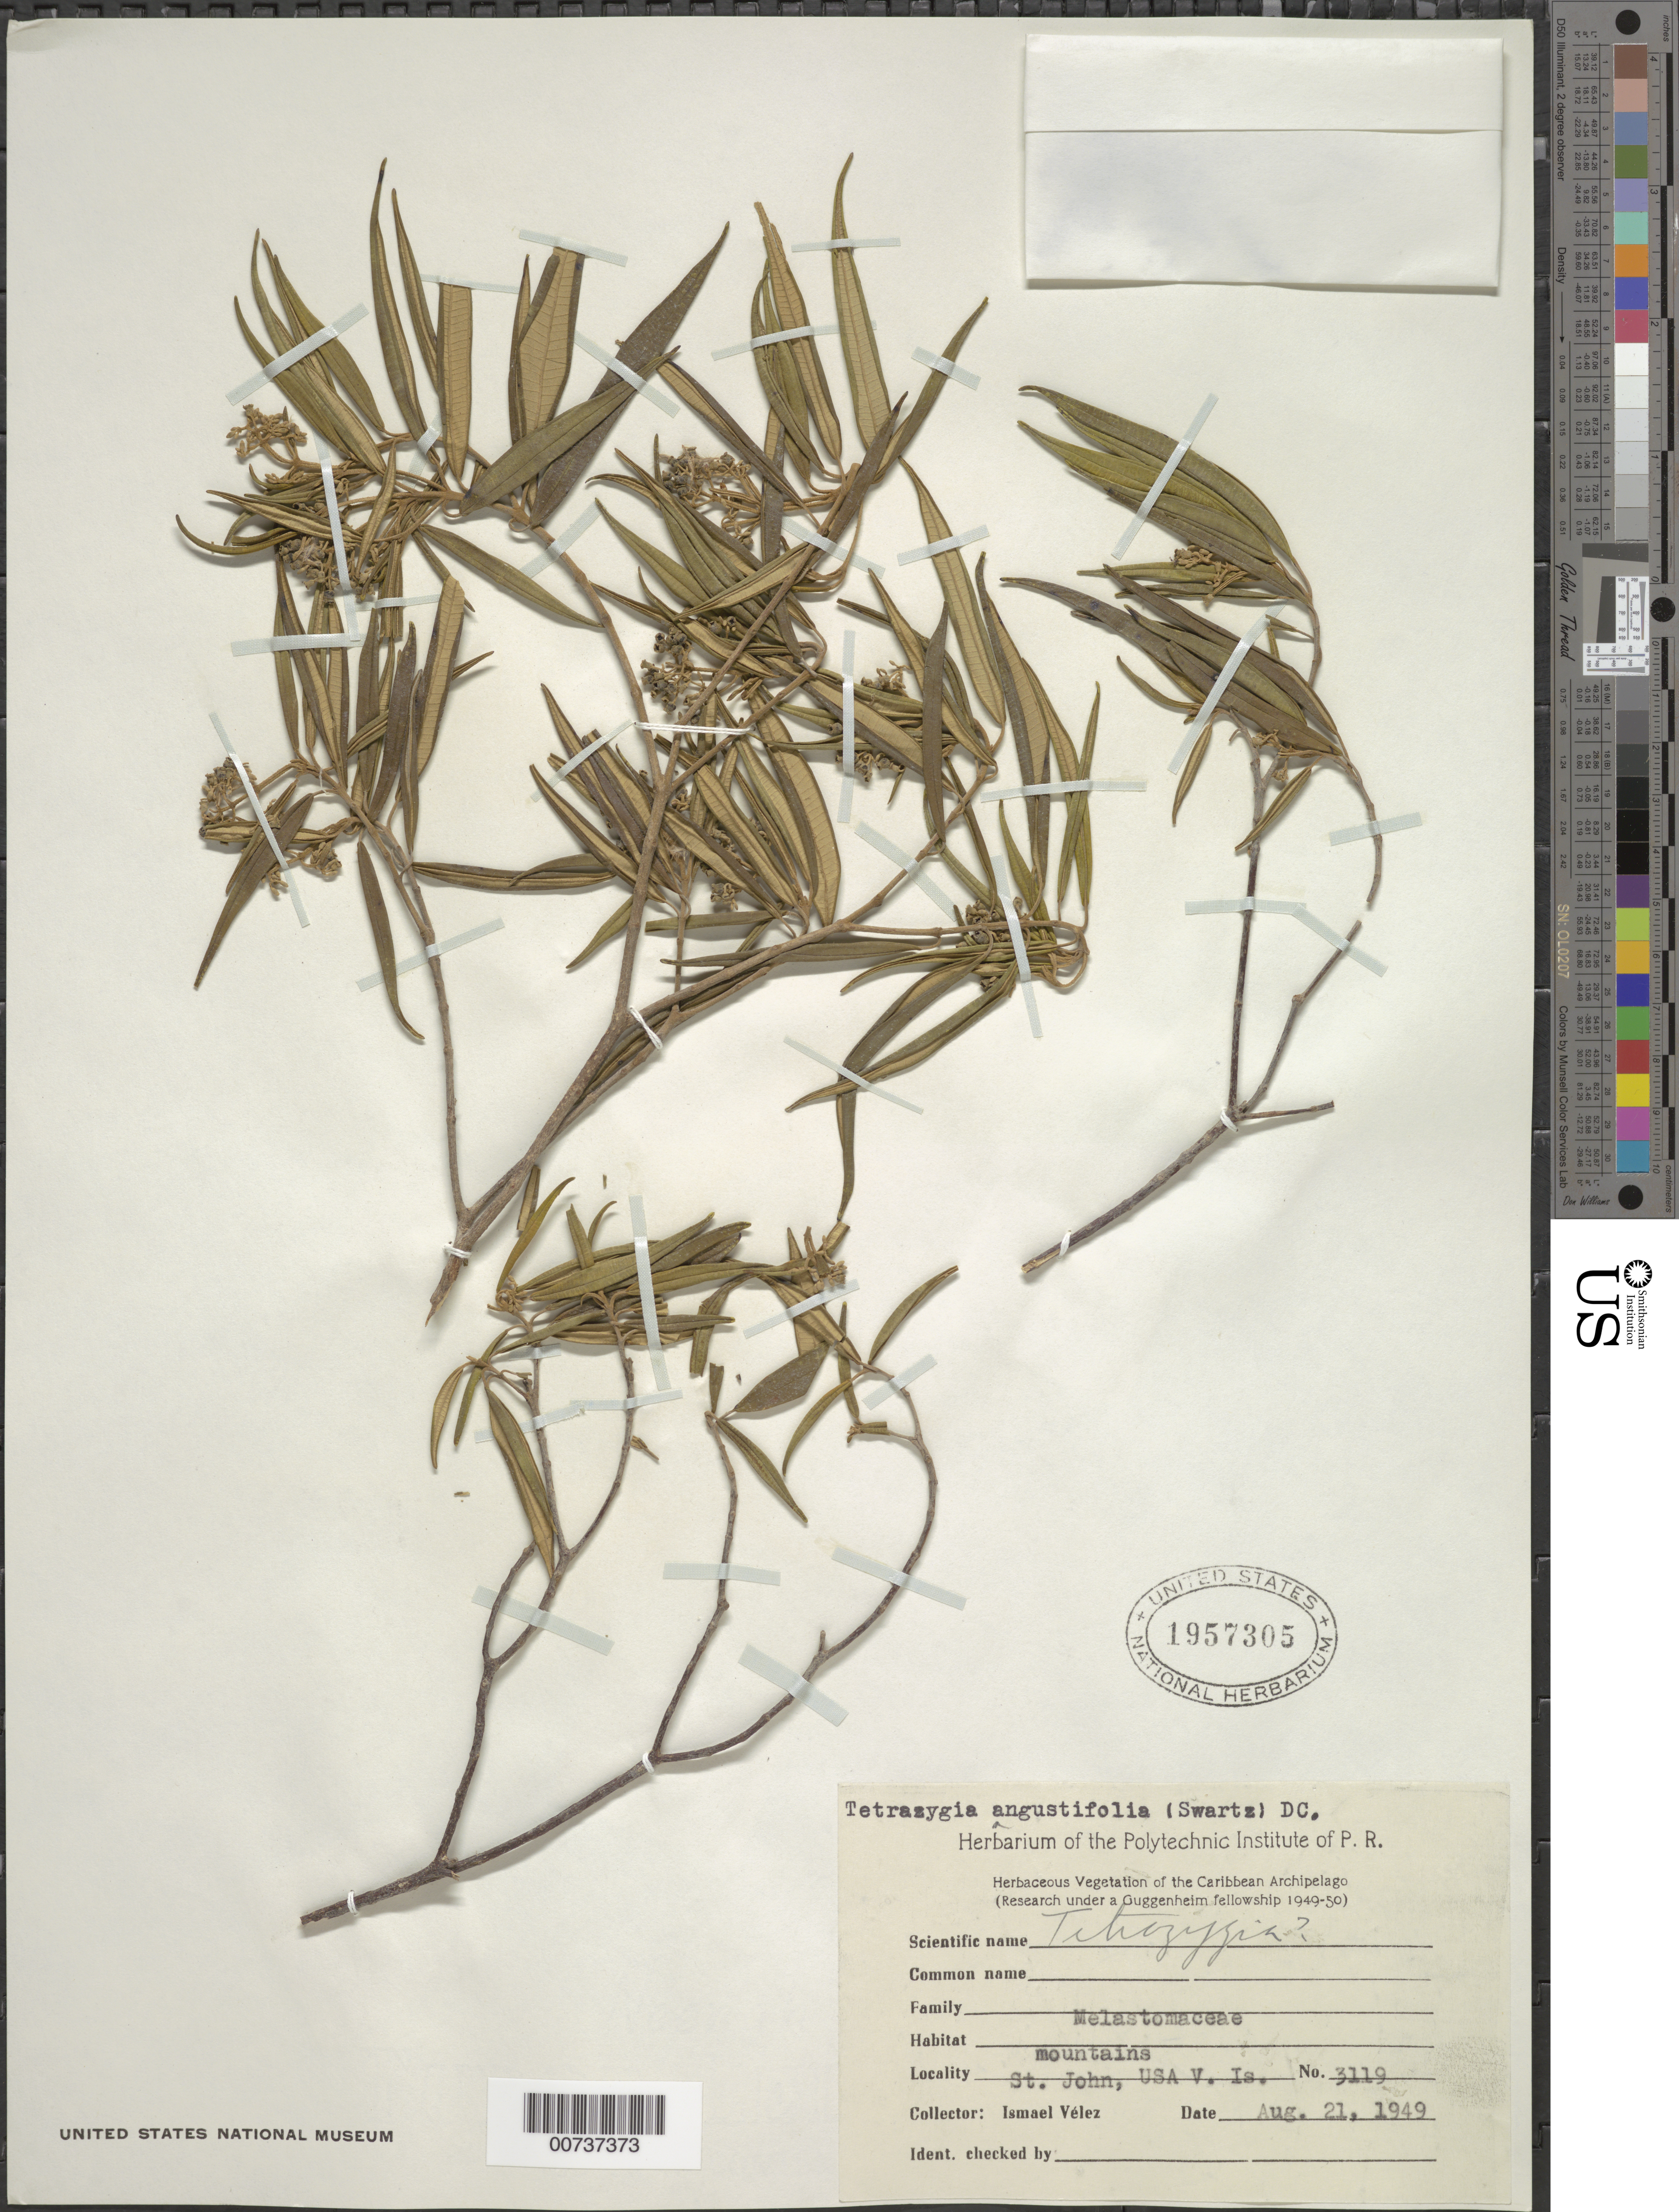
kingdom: Plantae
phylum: Tracheophyta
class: Magnoliopsida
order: Myrtales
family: Melastomataceae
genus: Tetrazygia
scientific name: Tetrazygia angustifolia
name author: (Sw.) DC.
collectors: I. Velez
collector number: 3119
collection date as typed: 21 Aug 1949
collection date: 1949-08-21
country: U.S. Virgin Islands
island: St. John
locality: Mountains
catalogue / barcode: US 1957305